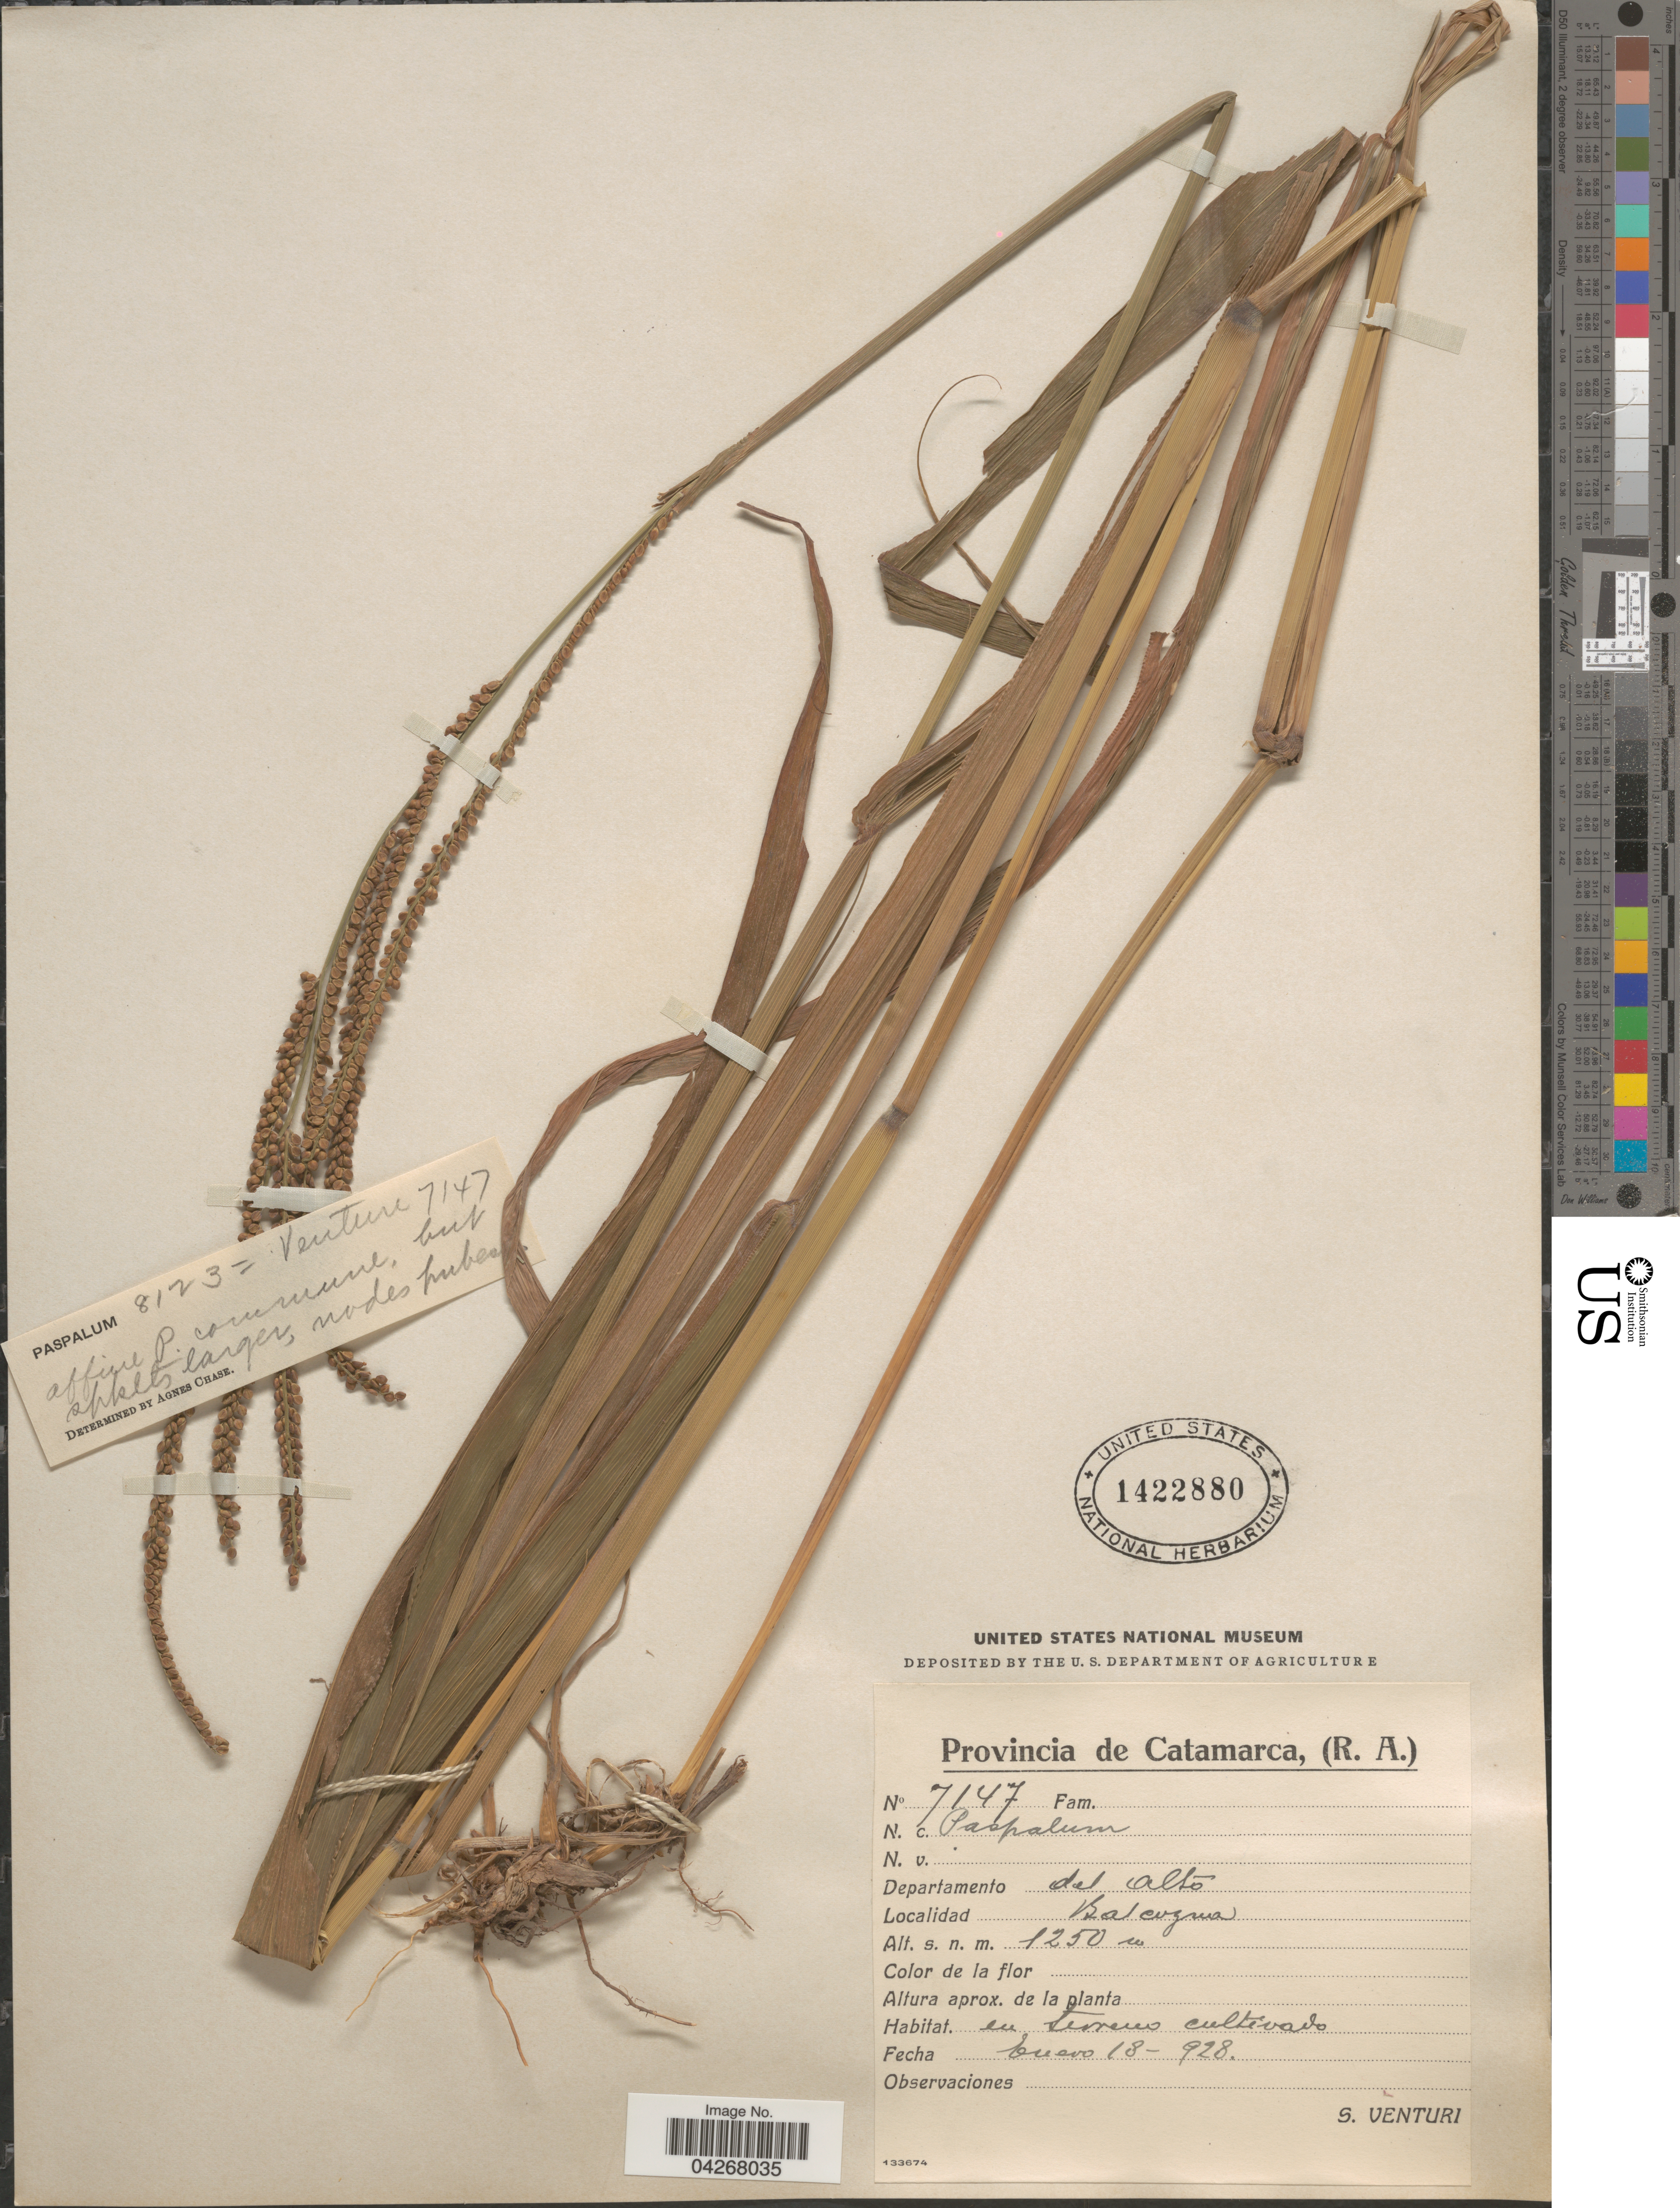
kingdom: Plantae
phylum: Tracheophyta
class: Liliopsida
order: Poales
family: Poaceae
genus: Paspalum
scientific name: Paspalum commune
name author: Lillo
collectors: S. Venturi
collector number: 7147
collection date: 1928-01-18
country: Argentina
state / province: Catamarca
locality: Departamento del Alto. Balcogna. En terreno cultivado.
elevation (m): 1250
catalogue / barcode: US 1422880